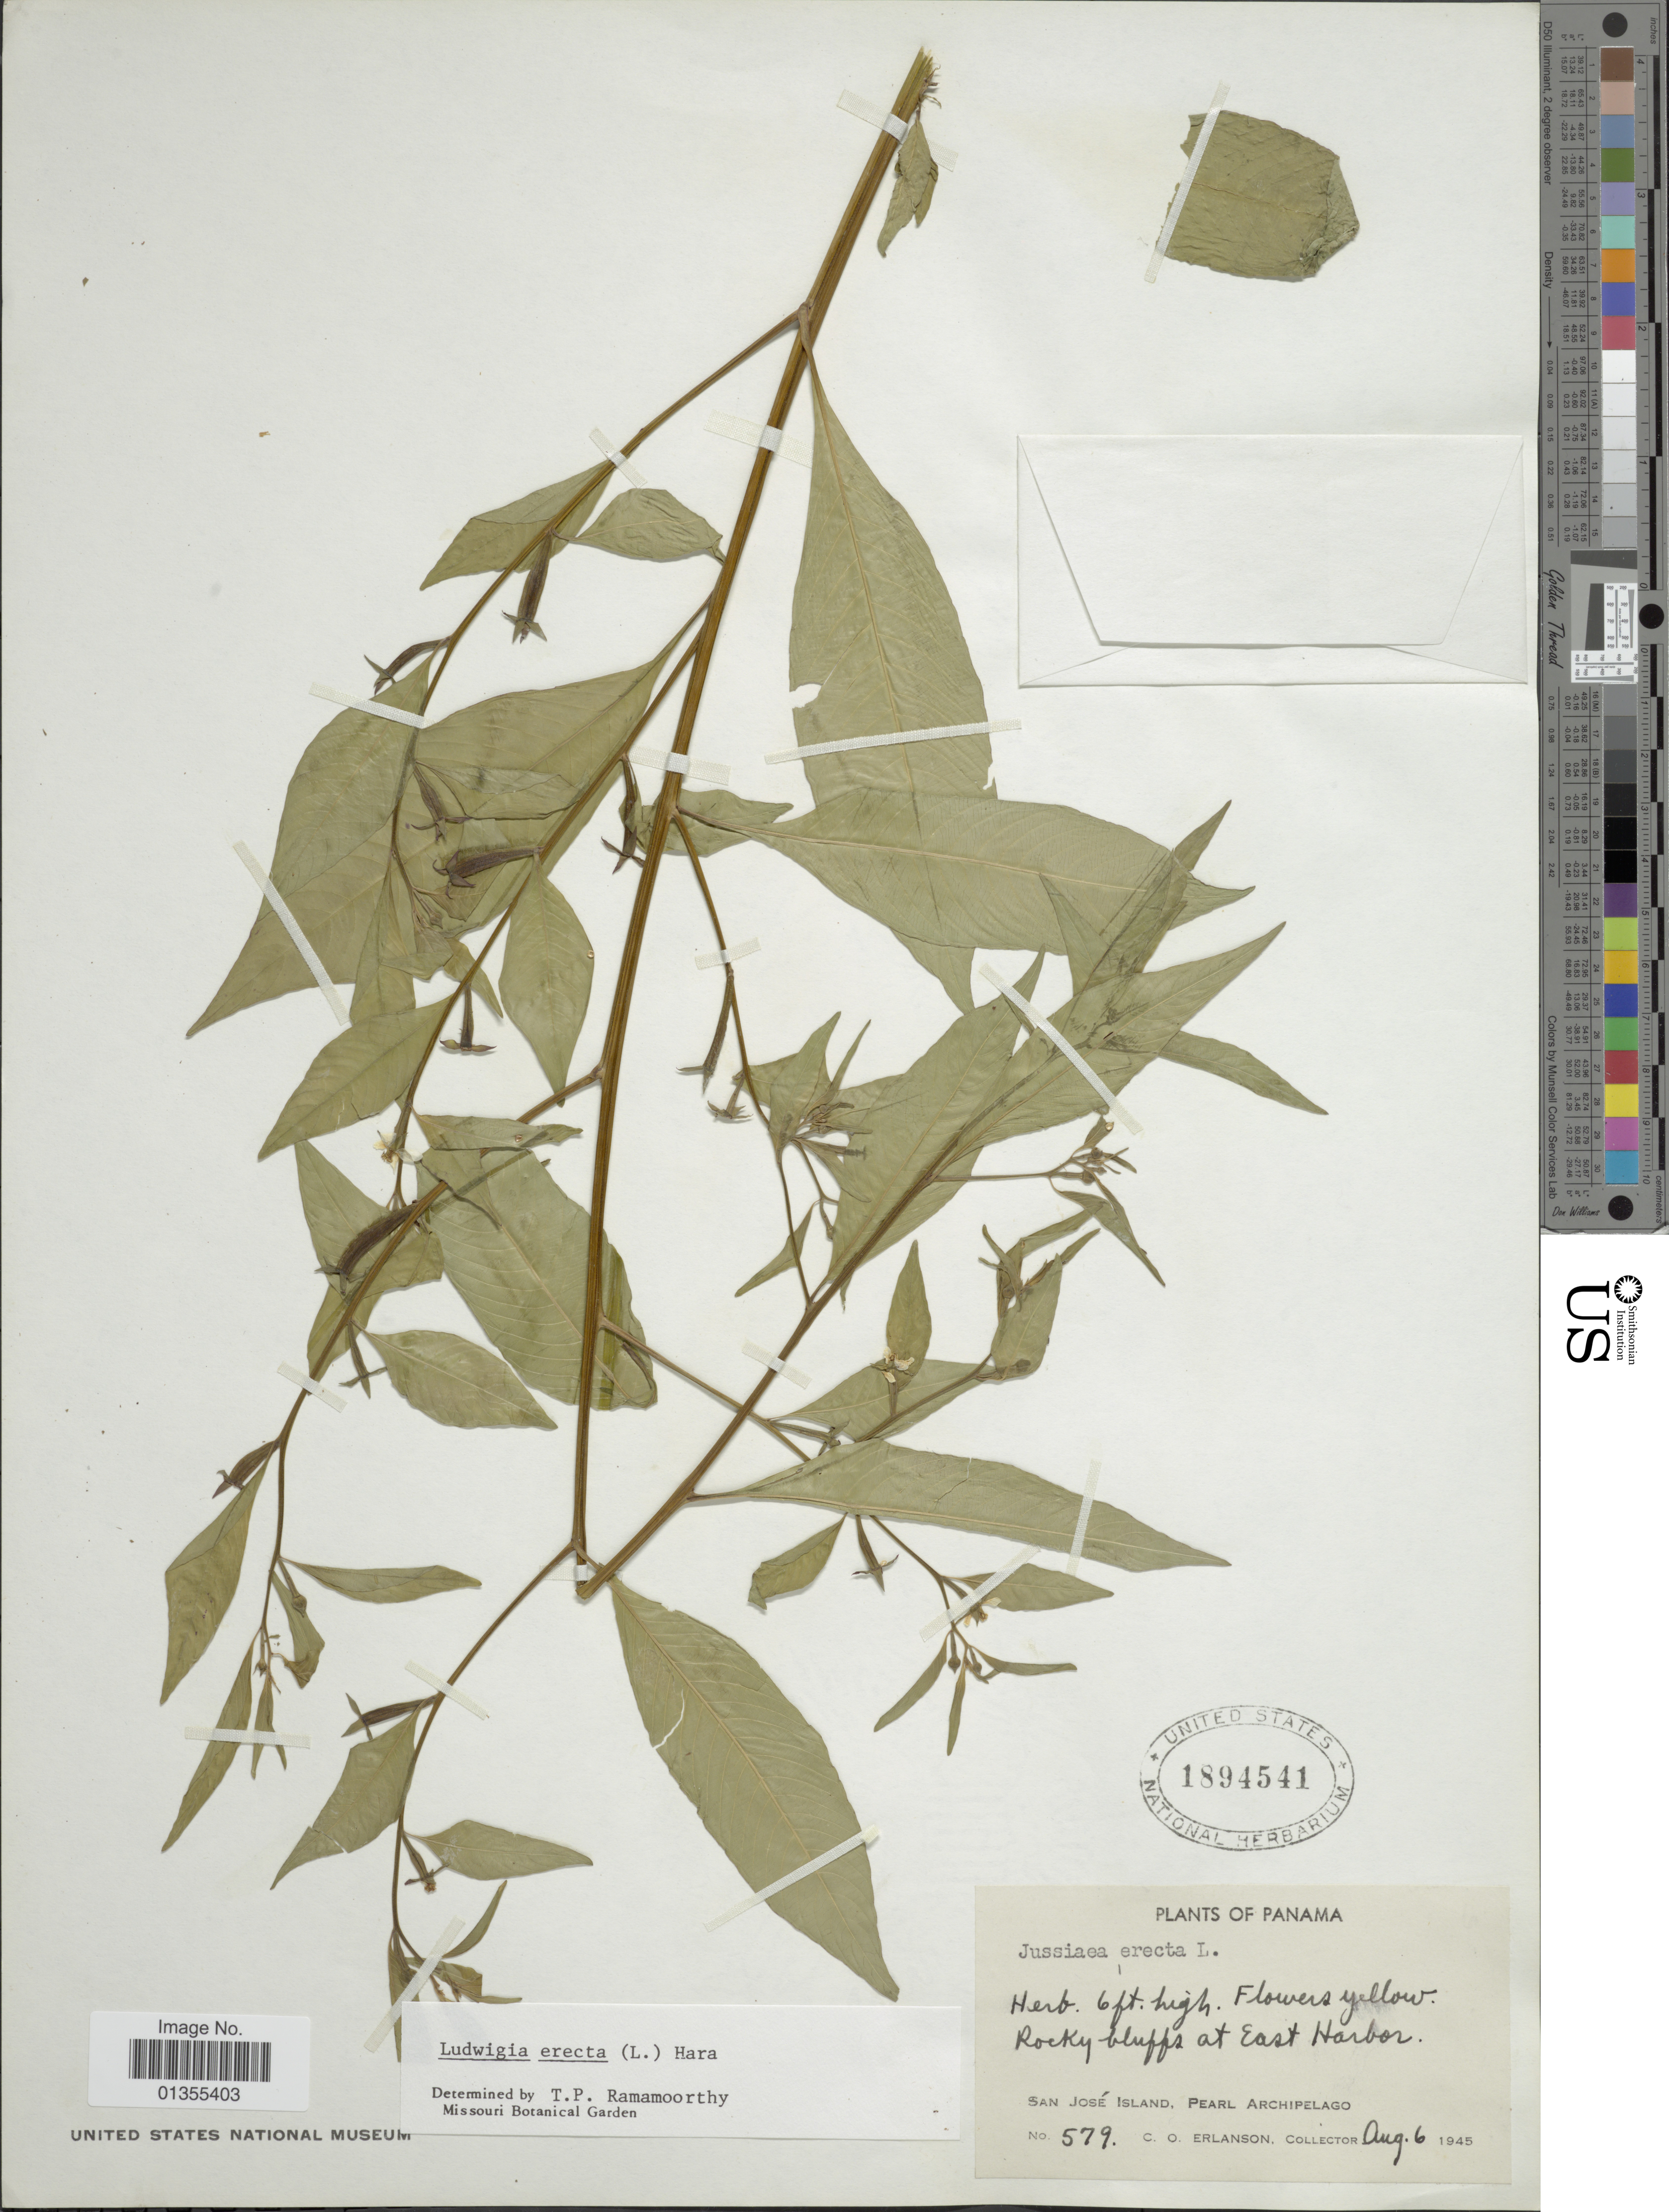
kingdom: Plantae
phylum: Tracheophyta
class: Magnoliopsida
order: Myrtales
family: Onagraceae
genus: Ludwigia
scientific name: Ludwigia erecta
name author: (L.) H. Hara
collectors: C. O. Erlanson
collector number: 579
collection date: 1945-08-06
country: Panama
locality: San José Island, Pearl Archipelago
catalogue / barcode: US 1894541